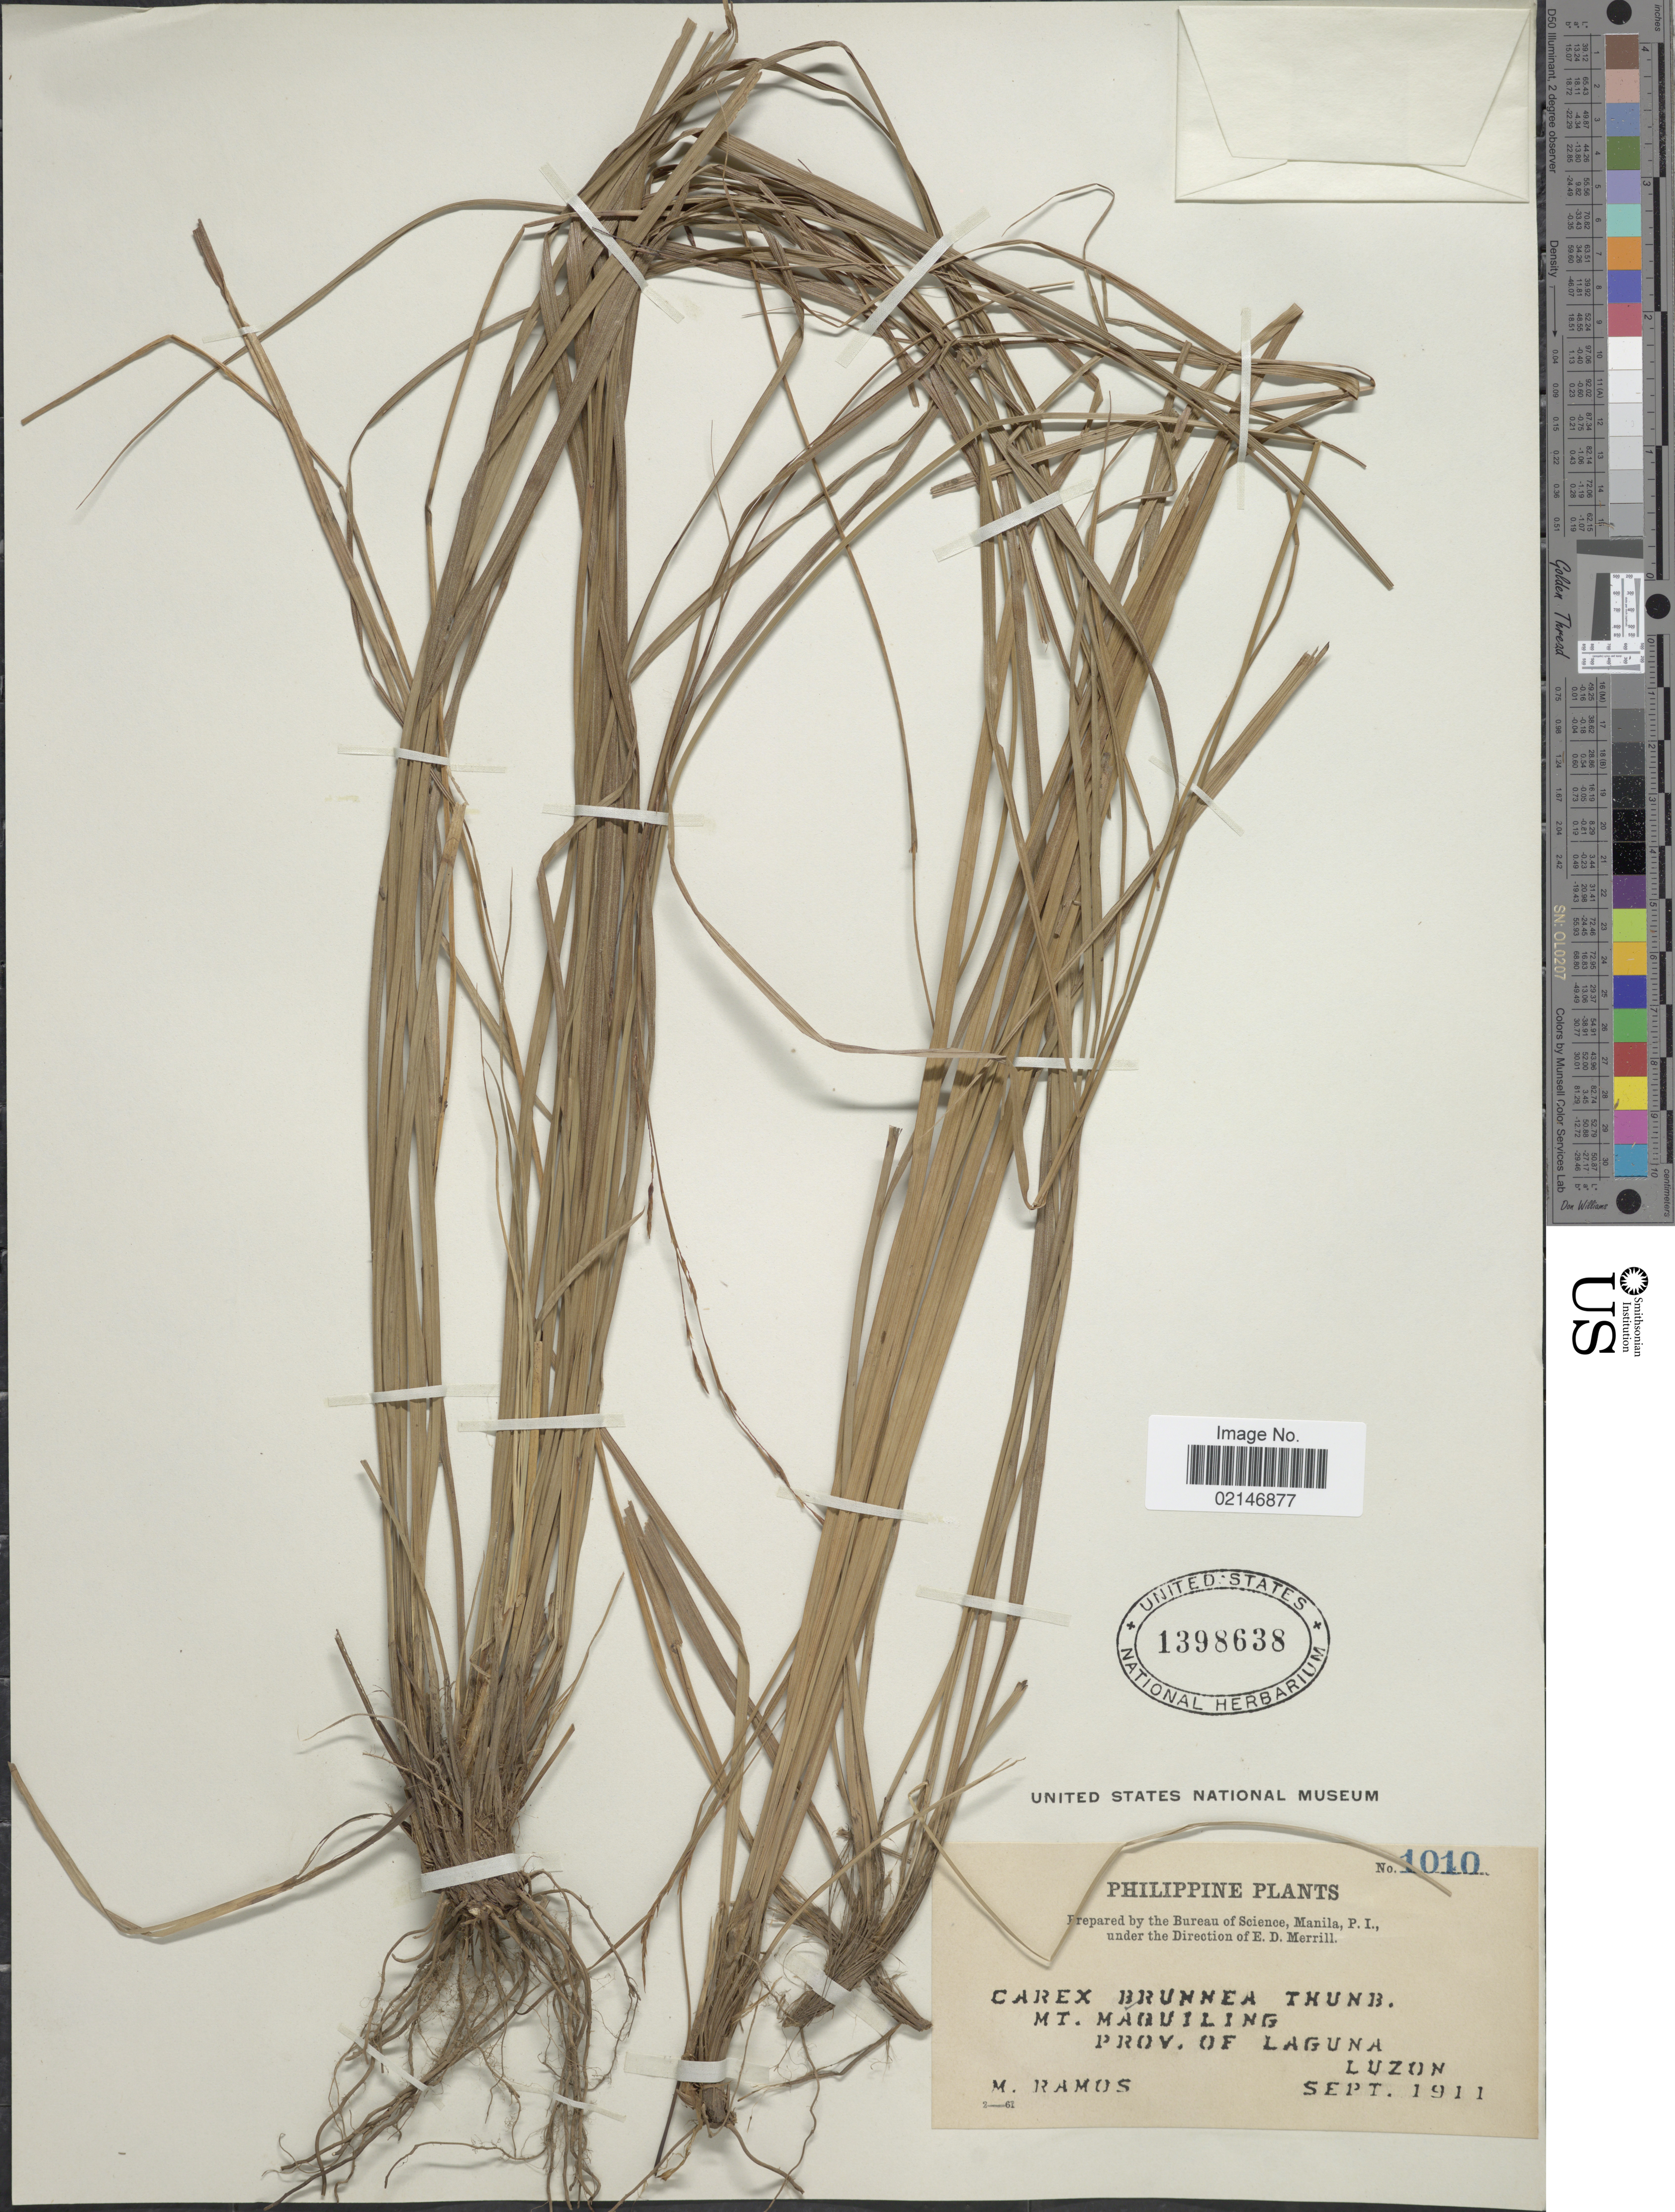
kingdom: Plantae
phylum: Tracheophyta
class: Liliopsida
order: Poales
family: Cyperaceae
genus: Carex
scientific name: Carex brunnea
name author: Thunb.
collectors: M. Ramos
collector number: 1010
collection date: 1911-09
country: Philippines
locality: Mt. Maquiling, Prov. of Laguna, Luzon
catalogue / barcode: US 1398638